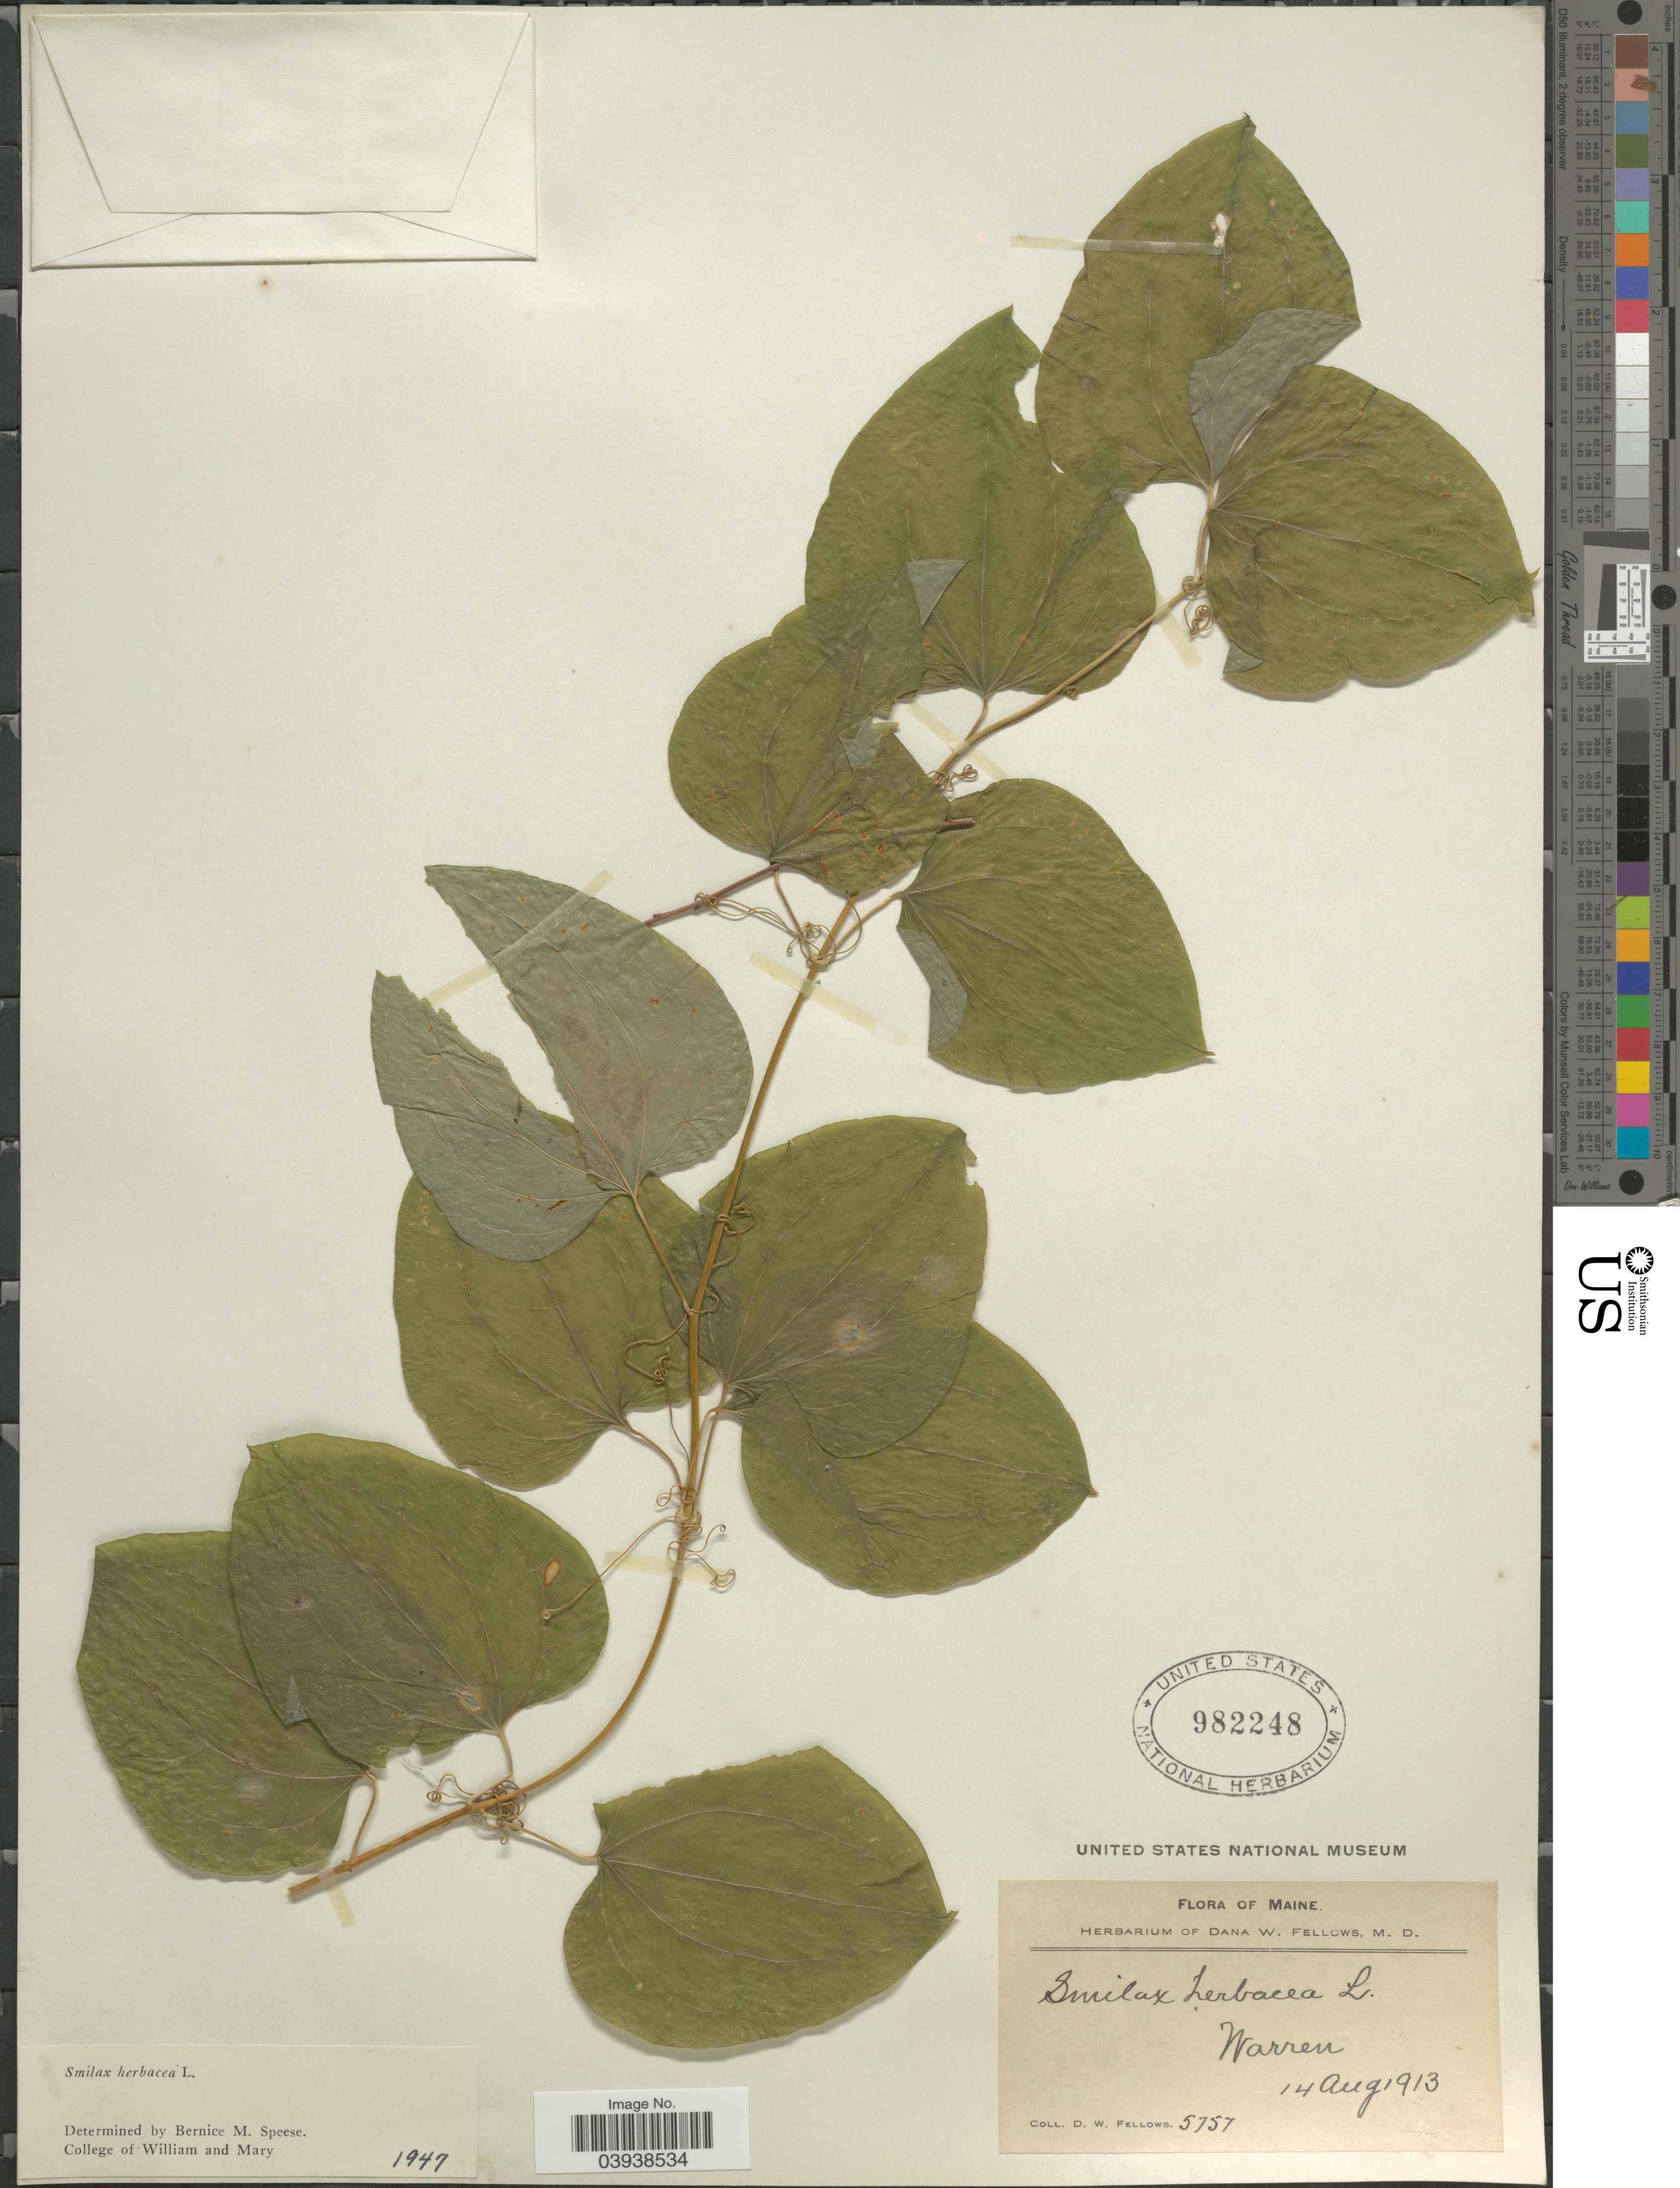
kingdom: Plantae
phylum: Tracheophyta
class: Liliopsida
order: Liliales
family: Smilacaceae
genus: Smilax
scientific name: Smilax herbacea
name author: L.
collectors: D. W. Fellows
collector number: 5757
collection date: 1913-08-14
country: United States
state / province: Maine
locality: Warren.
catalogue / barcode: US 982248